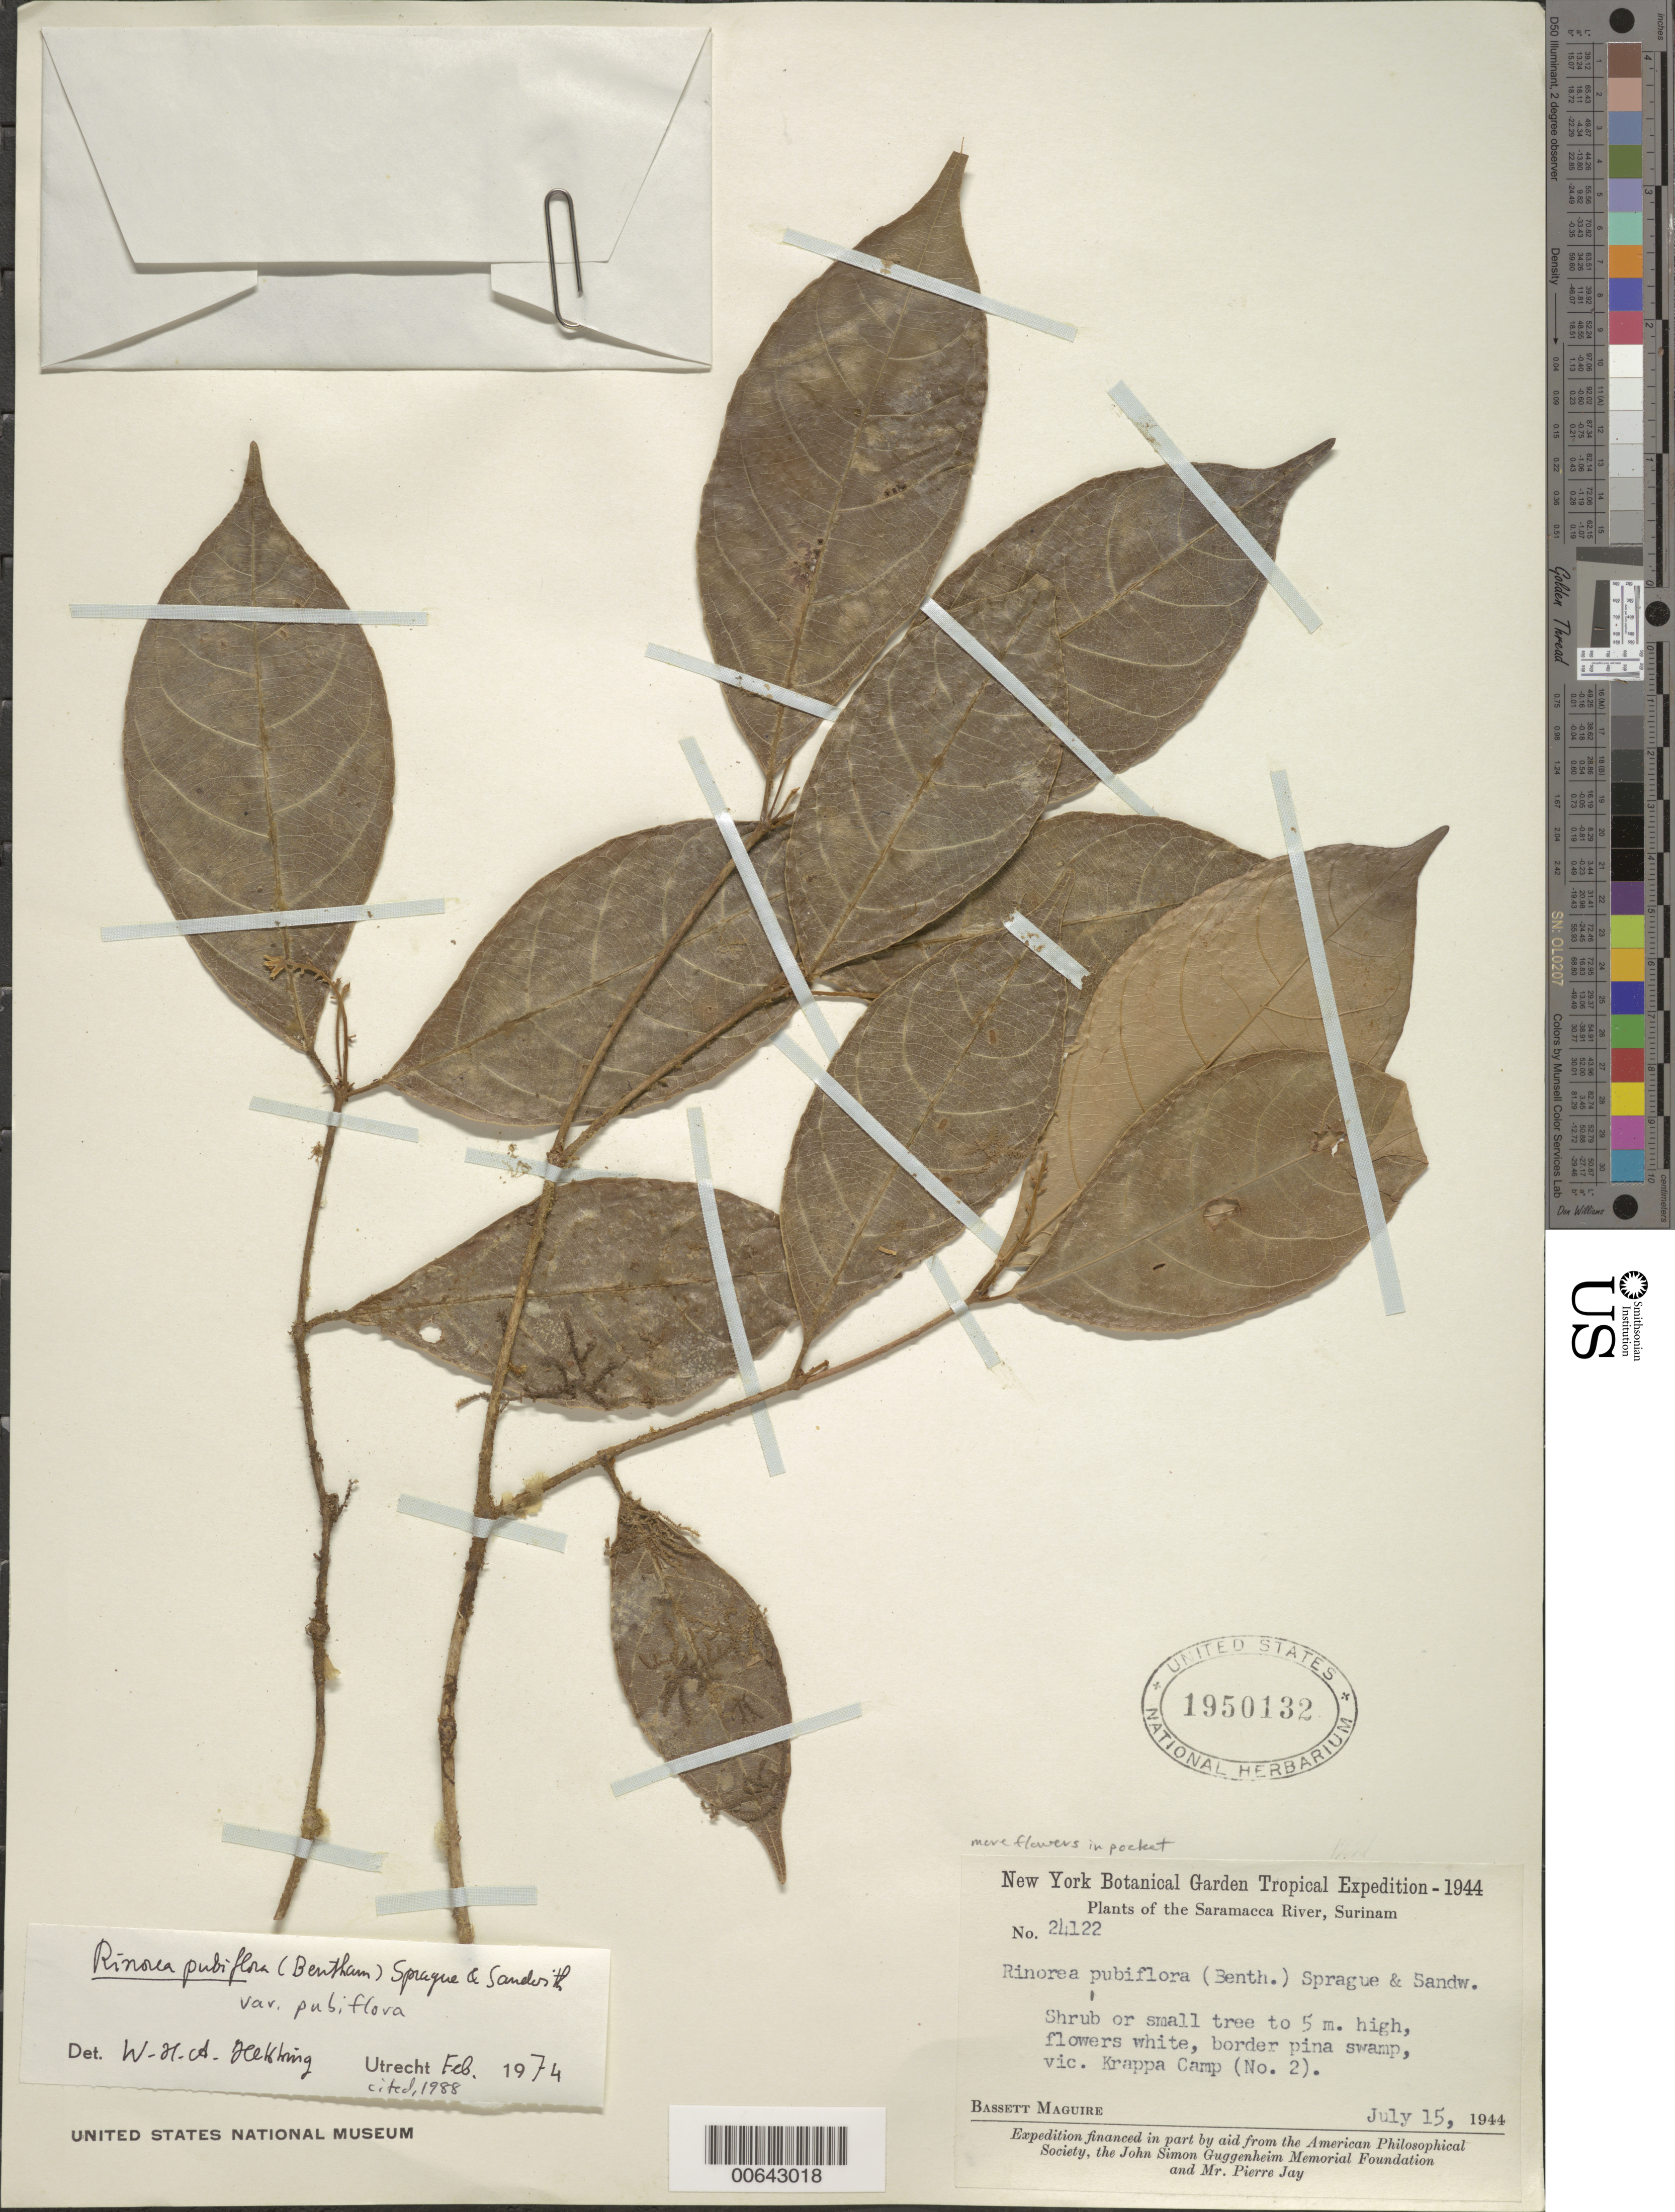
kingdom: Plantae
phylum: Tracheophyta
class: Magnoliopsida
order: Malpighiales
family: Violaceae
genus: Rinorea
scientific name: Rinorea pubiflora var. pubiflora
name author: (Benth.) Sprague & Sandwith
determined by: Hekking, W. H. A.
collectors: B. Maguire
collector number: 24122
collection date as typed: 15-Jul-44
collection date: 1944-07-15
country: Suriname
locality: Saramacca River, vic. Krappa Camp (No. 2)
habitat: Border pina swamp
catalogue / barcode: US 1950132